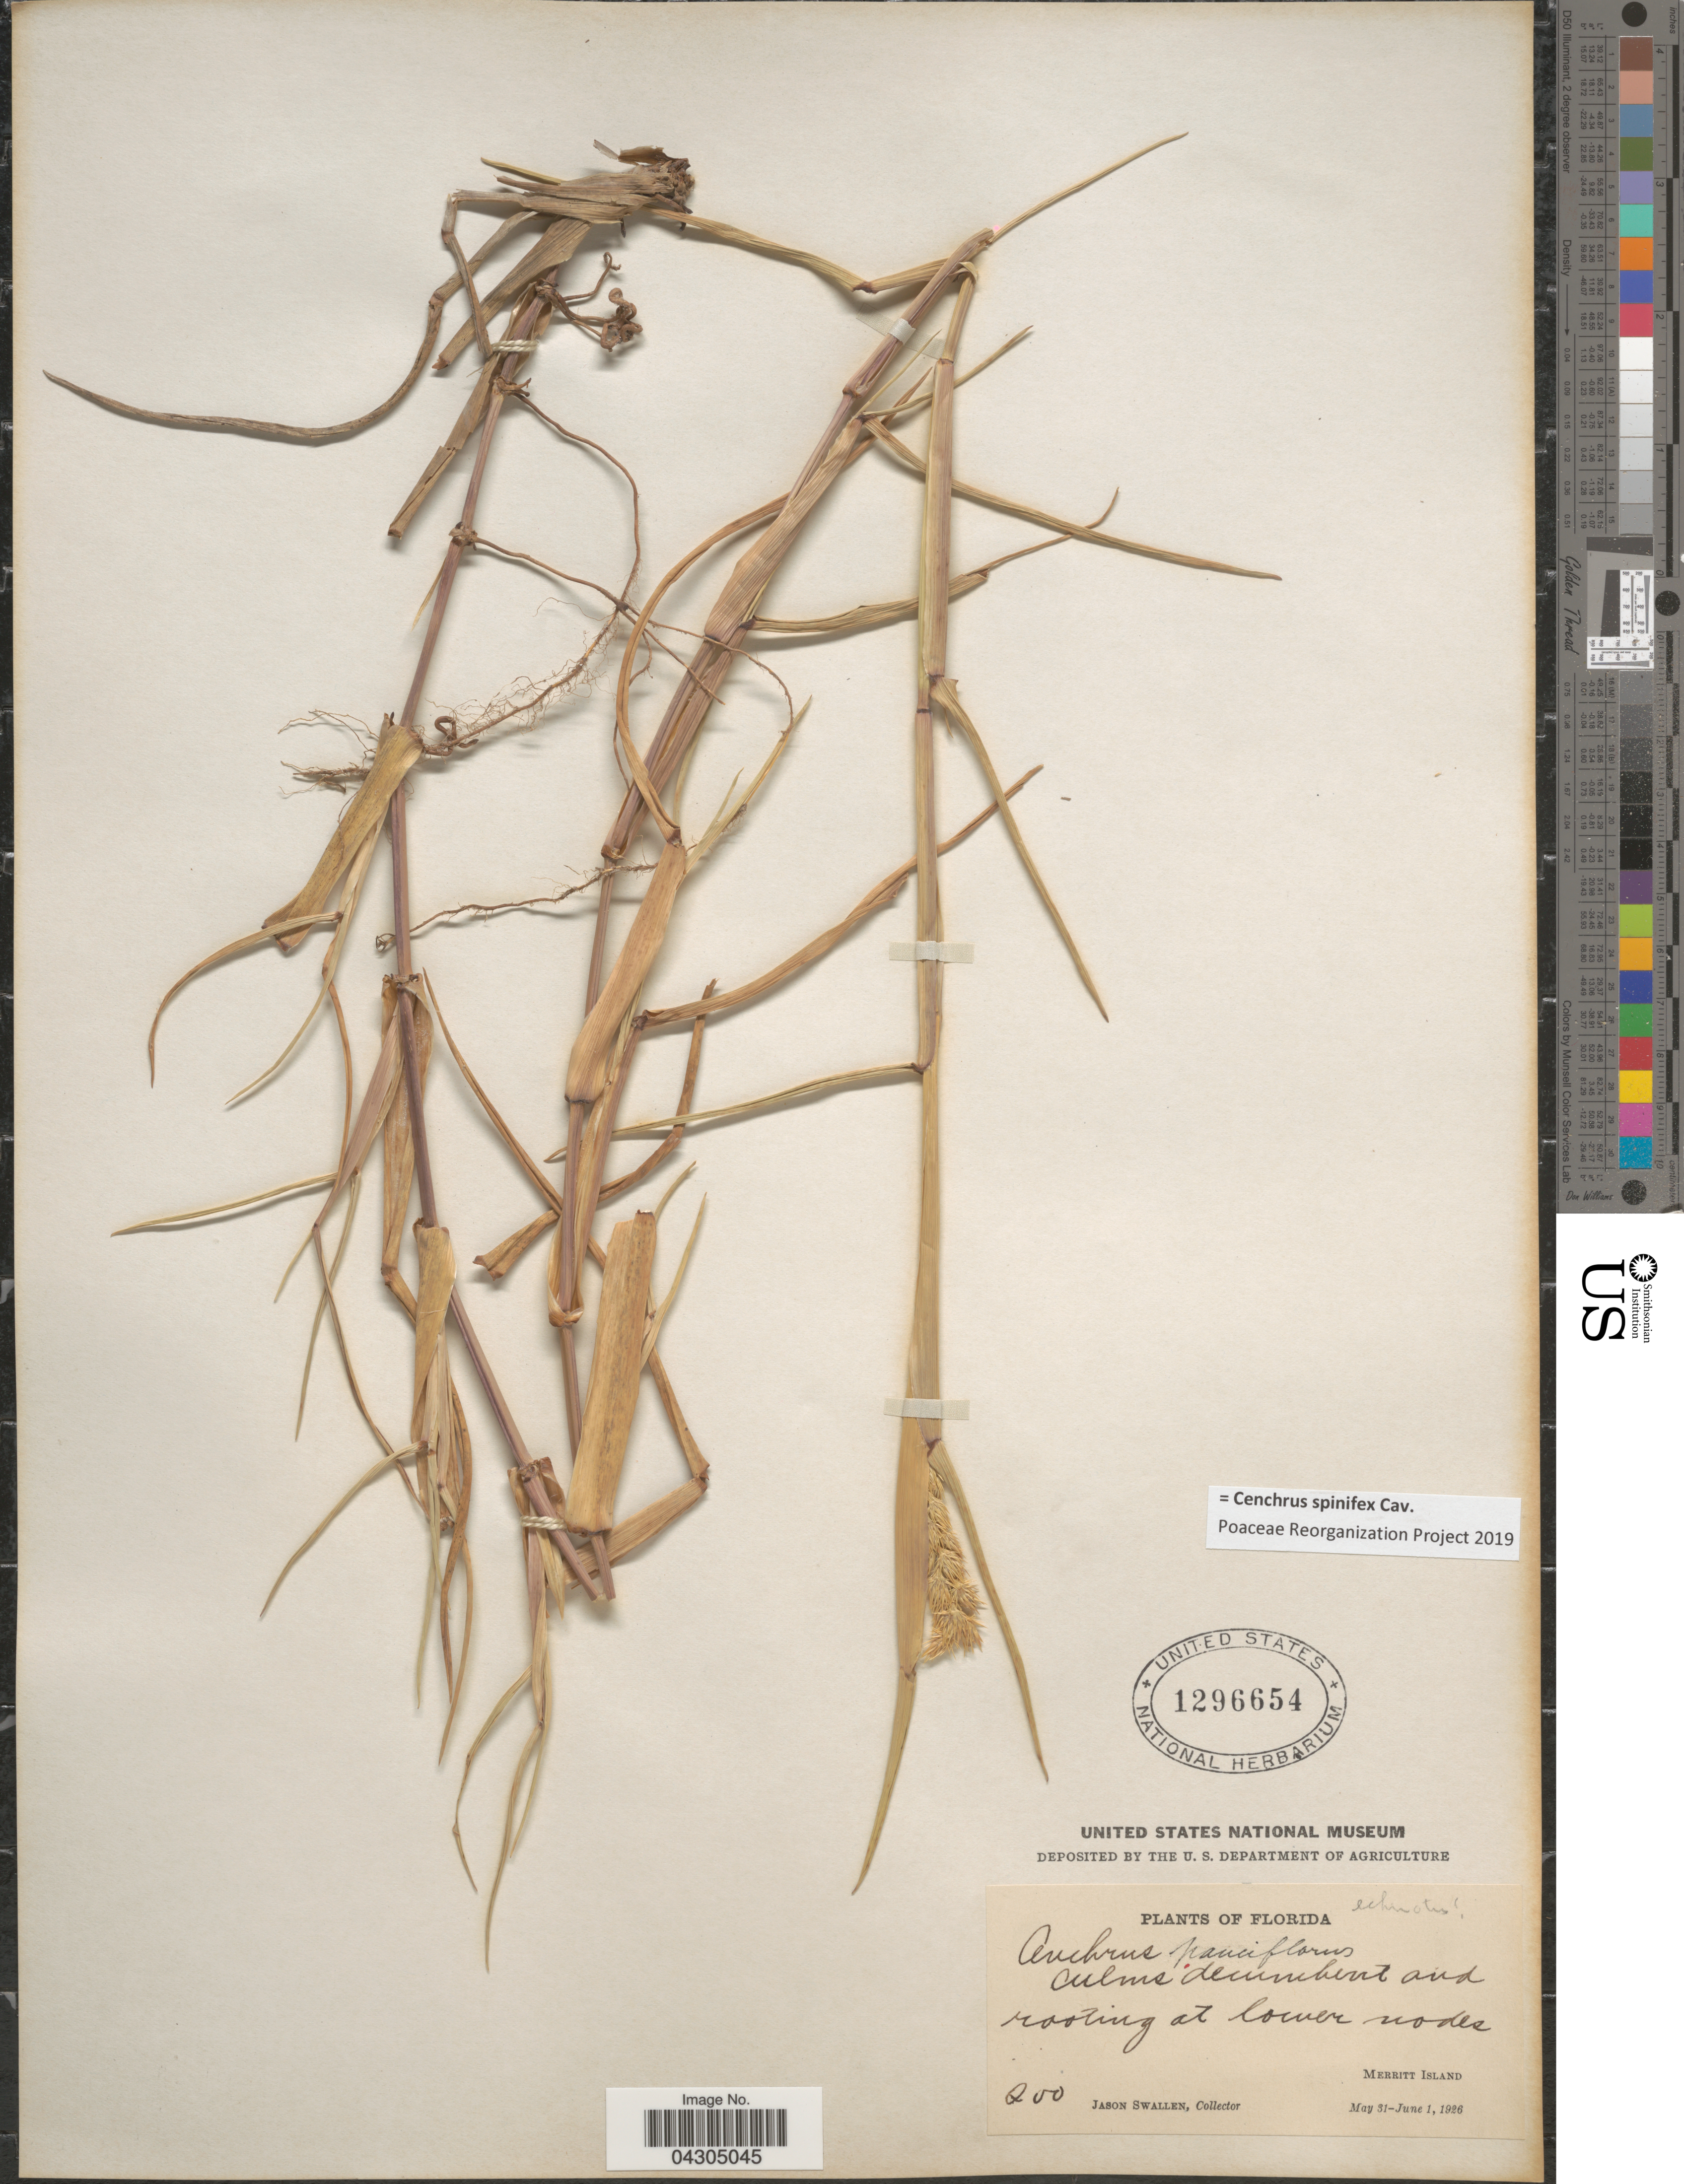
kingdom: Plantae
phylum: Tracheophyta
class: Liliopsida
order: Poales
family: Poaceae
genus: Cenchrus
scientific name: Cenchrus spinifex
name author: Cav.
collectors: J. R. Swallen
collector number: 200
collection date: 1926-03-31/1926-06-01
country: United States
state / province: Florida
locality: Merritt Island.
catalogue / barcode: US 1296654